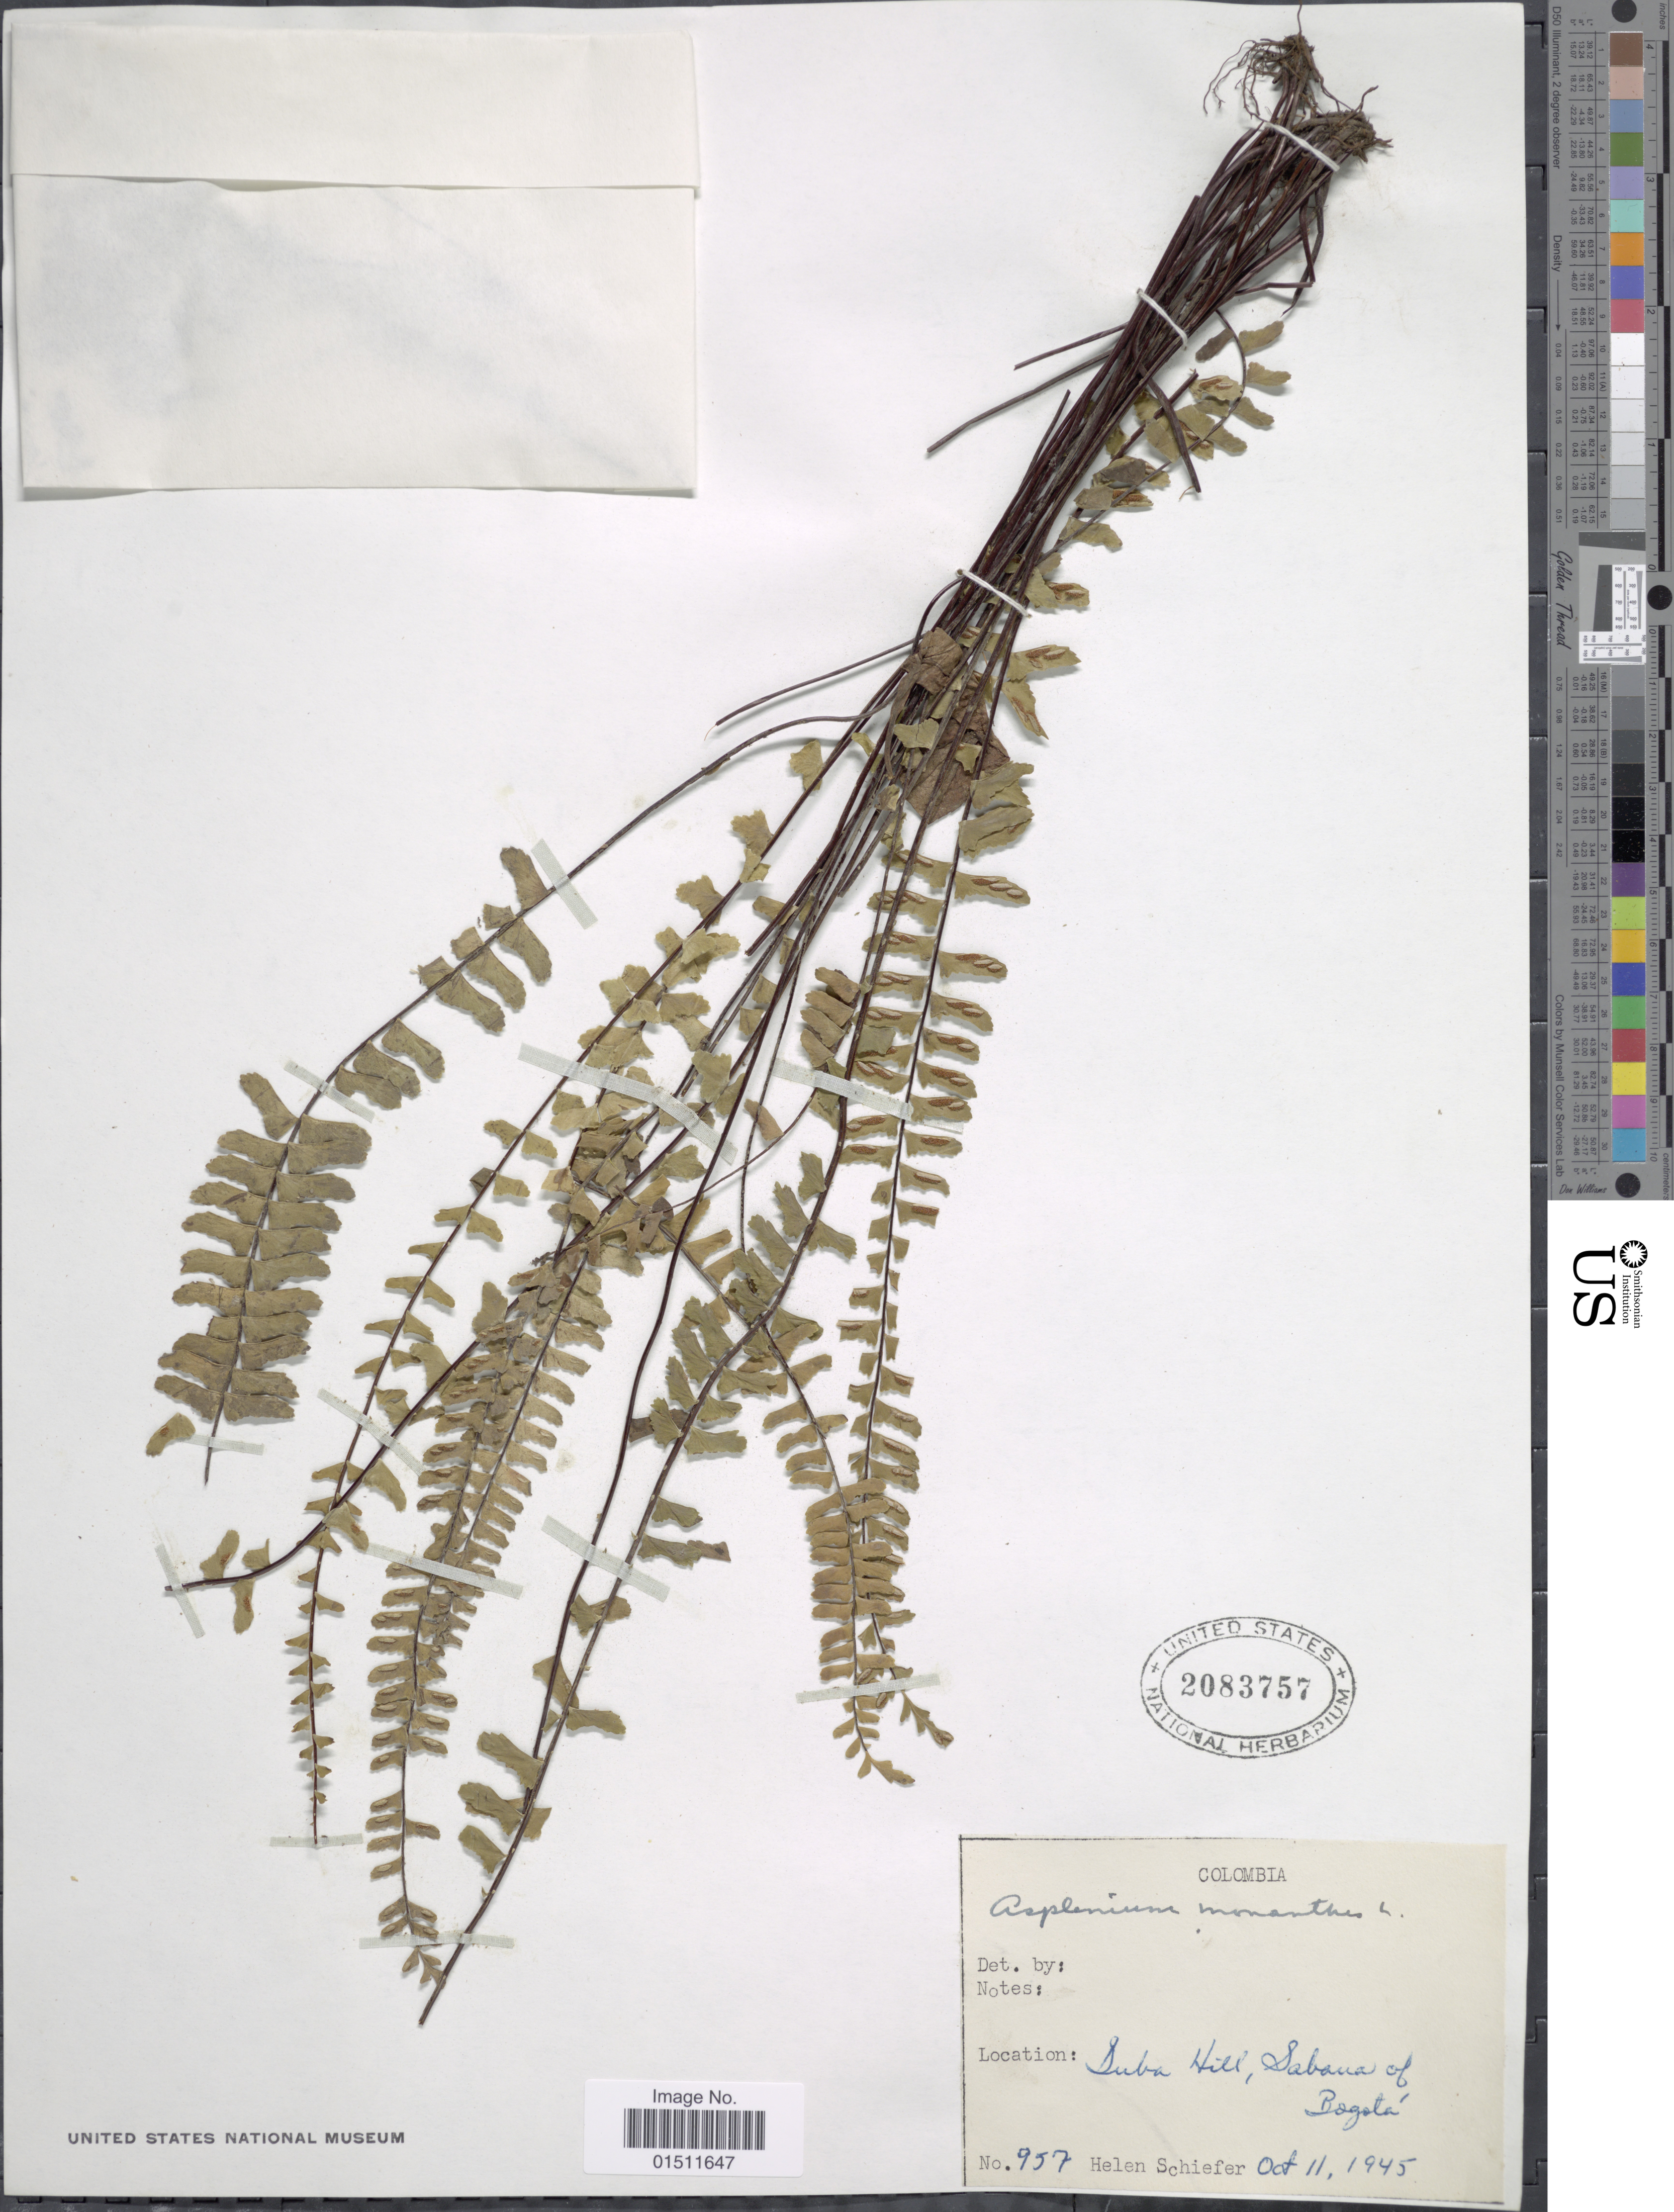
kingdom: Plantae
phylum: Tracheophyta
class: Polypodiopsida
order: Polypodiales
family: Aspleniaceae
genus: Asplenium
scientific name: Asplenium monanthes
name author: L.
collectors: H. Schiefer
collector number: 957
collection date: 1945-10-11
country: Colombia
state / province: Bogota D.C.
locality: Suba Hill, Sabana of Bogota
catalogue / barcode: US 2083757